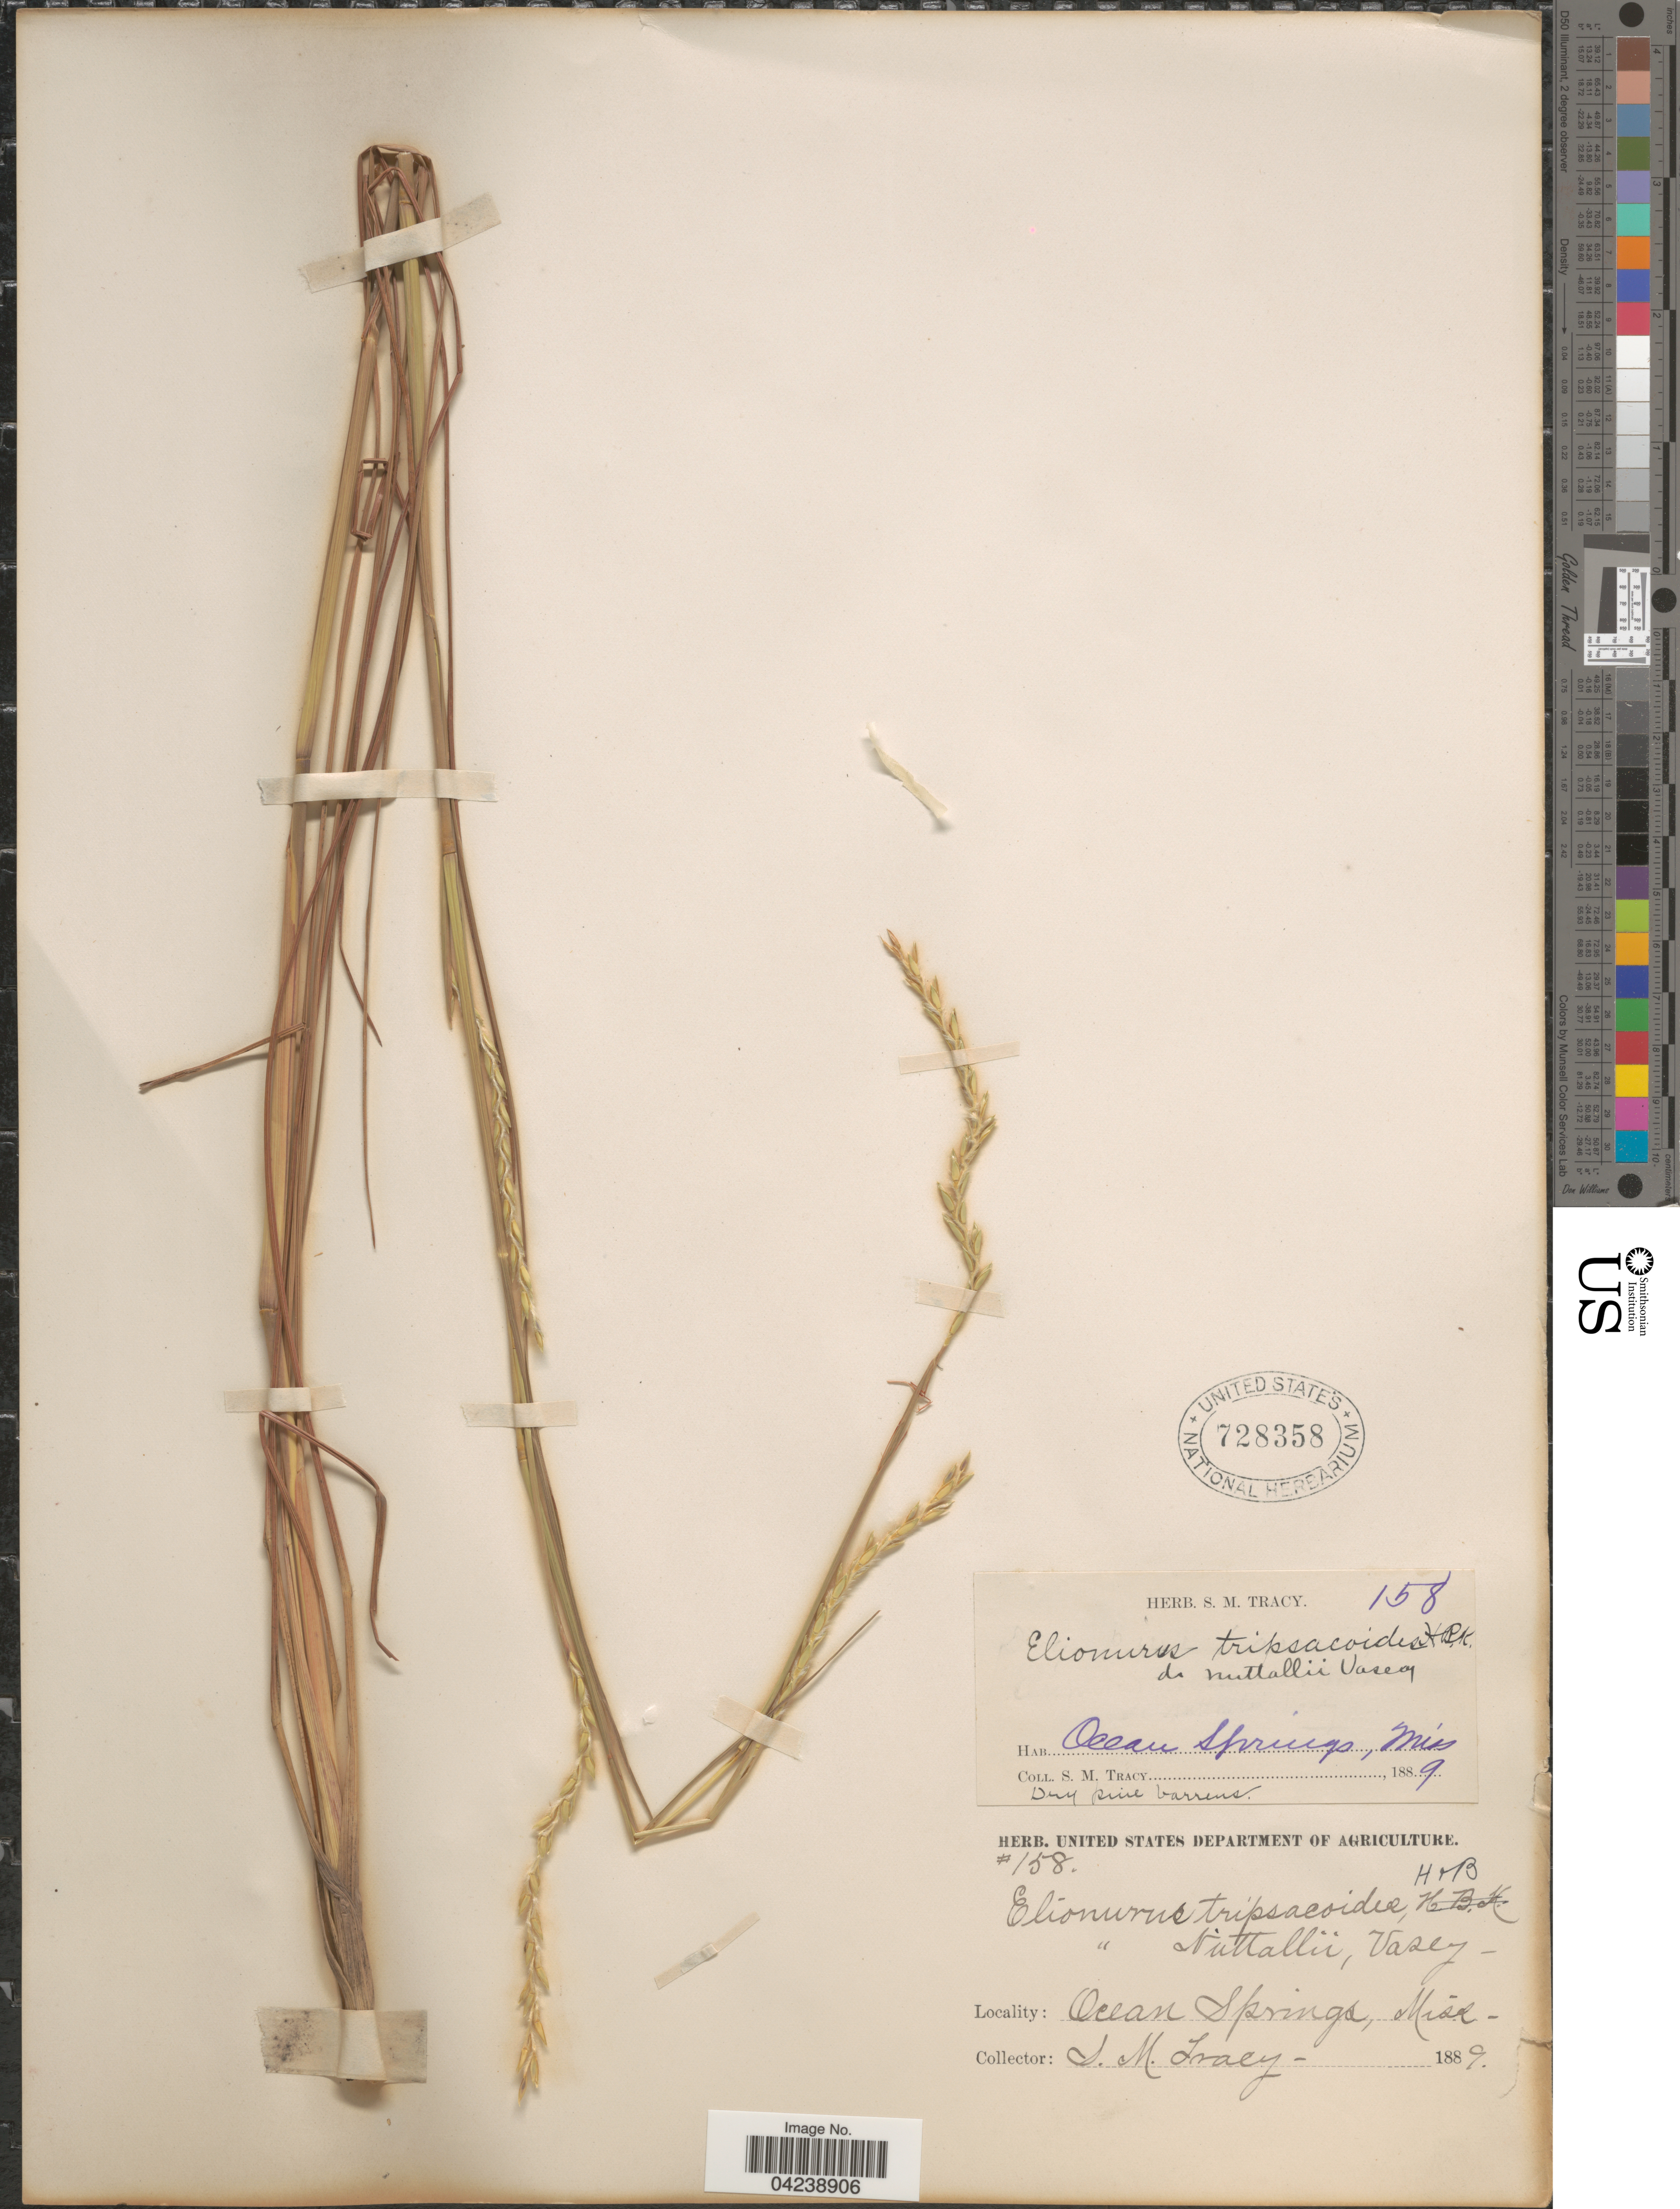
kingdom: Plantae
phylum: Tracheophyta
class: Liliopsida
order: Poales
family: Poaceae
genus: Elionurus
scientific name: Elionurus tripsacoides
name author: Humb. & Bonpl. ex Willd.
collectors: S. M. Tracy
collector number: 158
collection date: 1889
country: United States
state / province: Mississippi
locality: Ocean Springs.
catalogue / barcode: US 728358